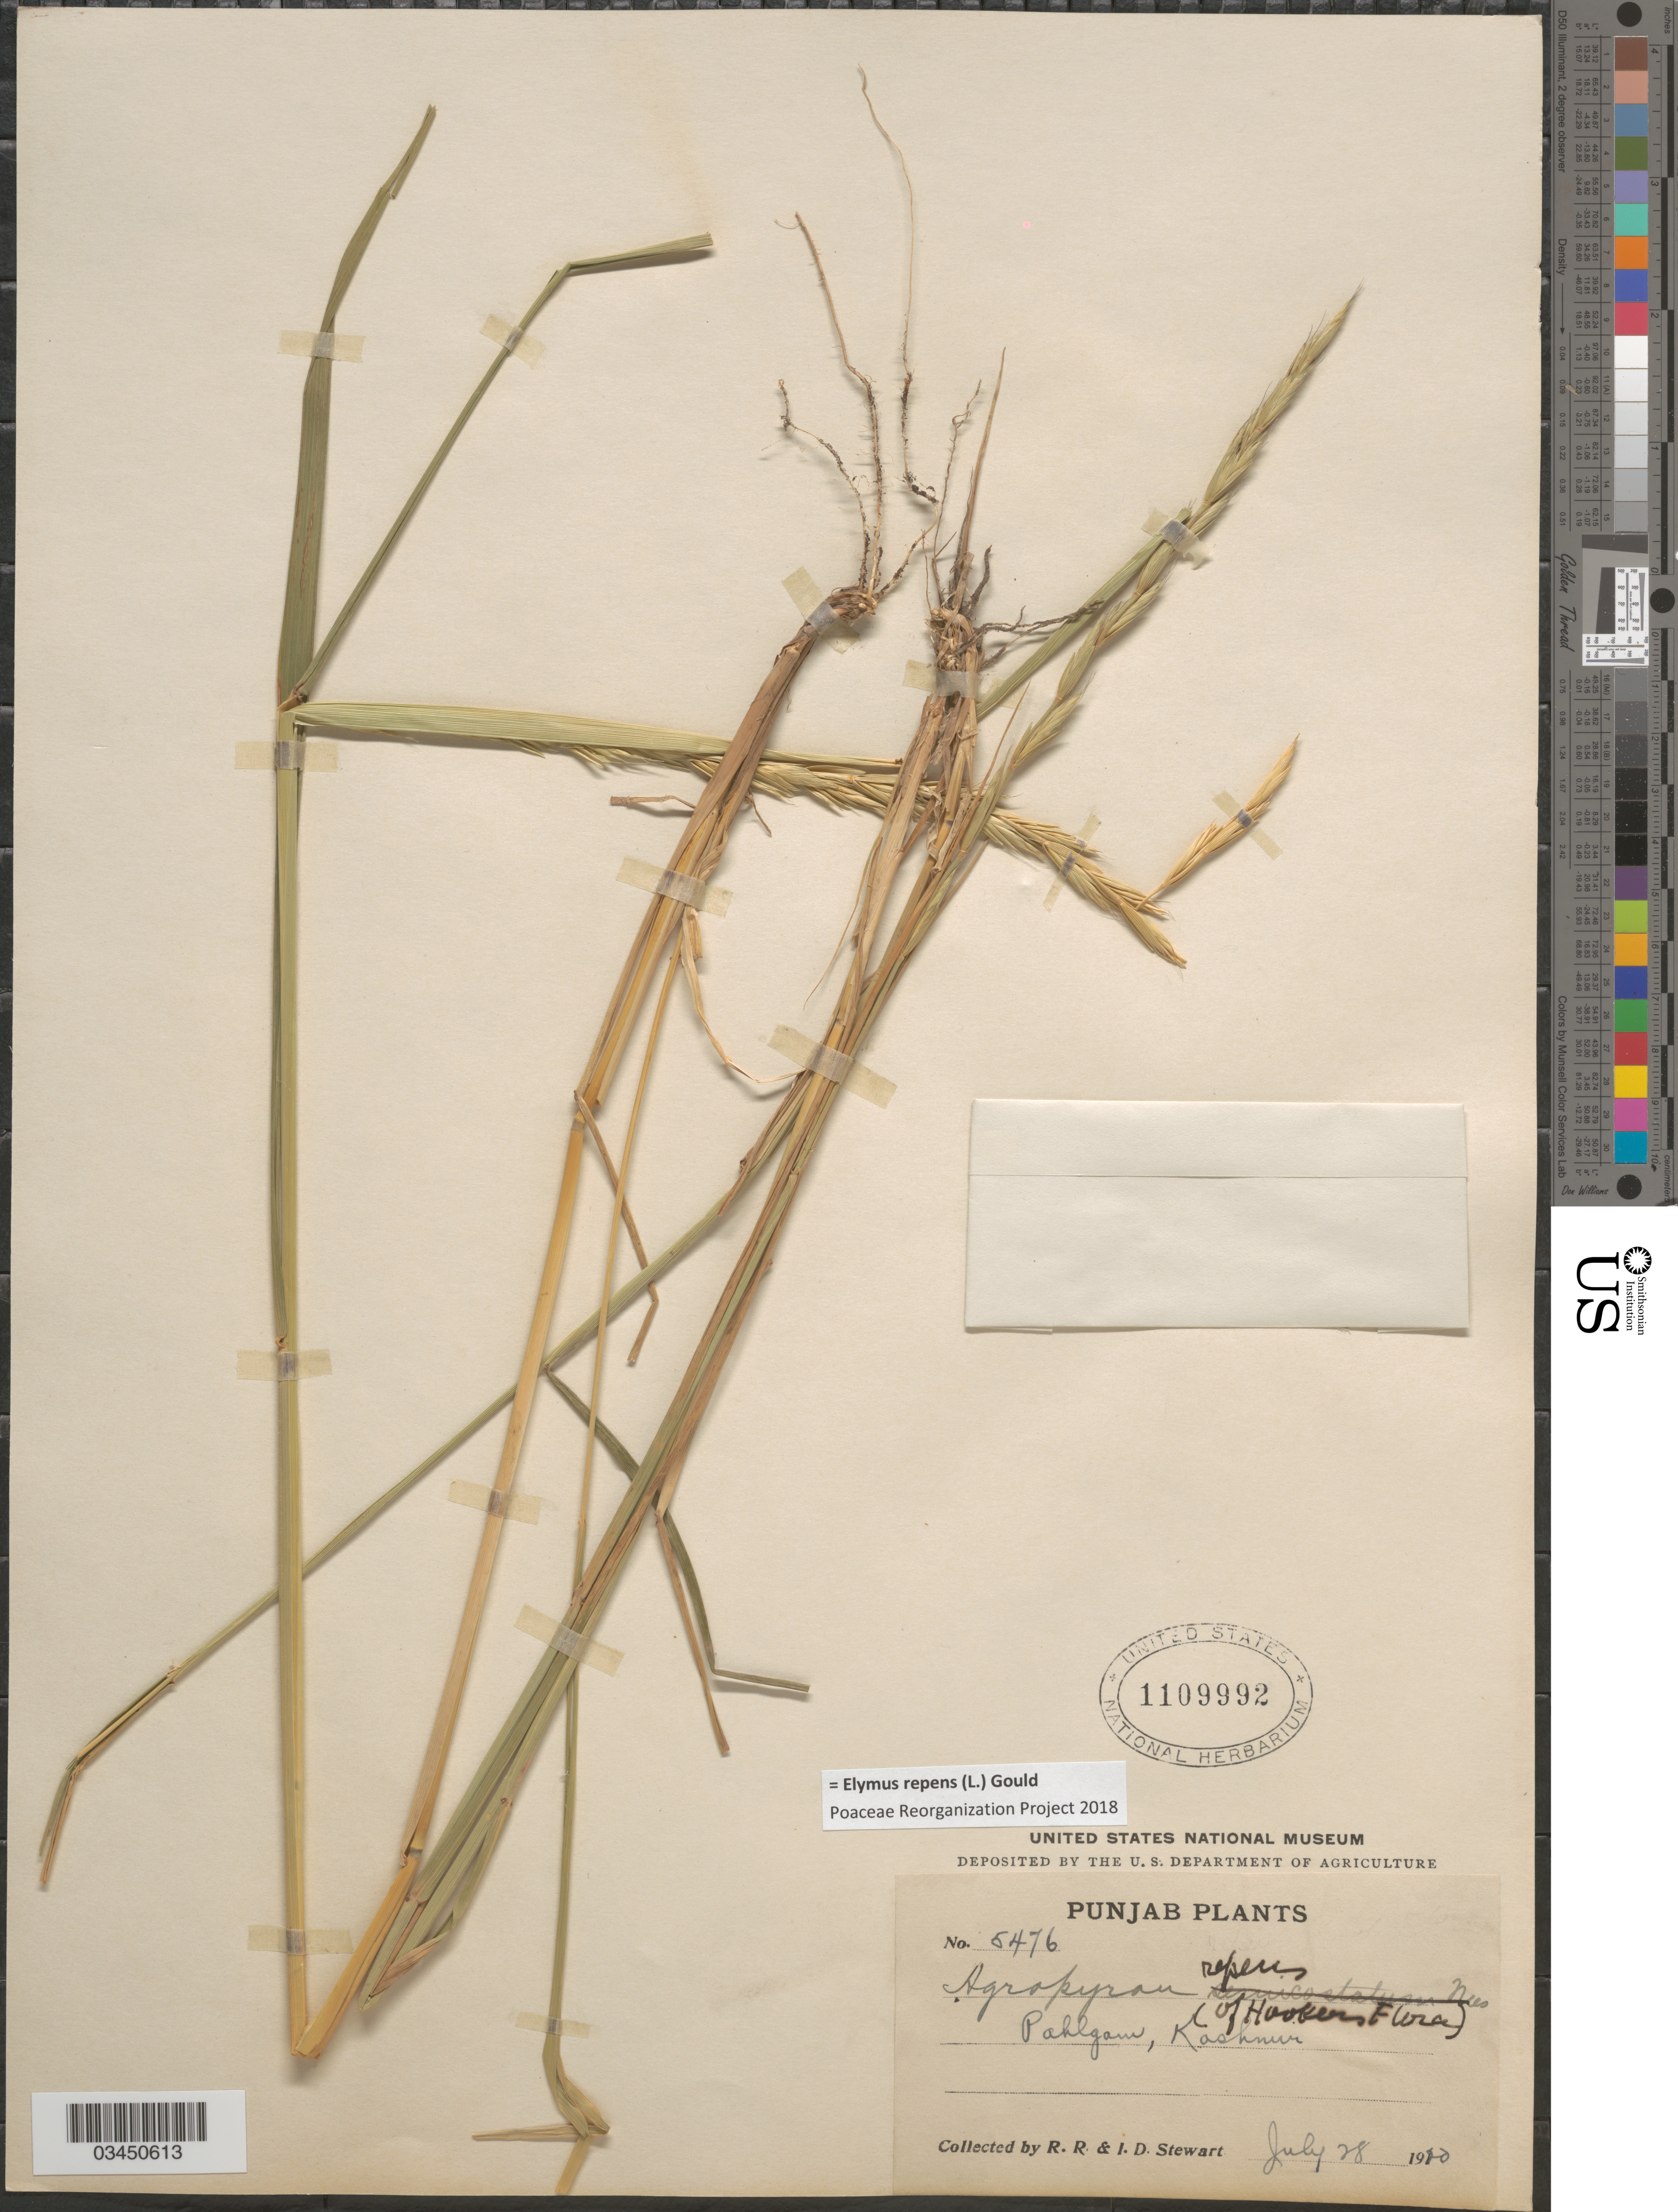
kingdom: Plantae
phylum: Tracheophyta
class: Liliopsida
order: Poales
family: Poaceae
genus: Elymus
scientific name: Elymus repens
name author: (L.) Gould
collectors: R. Stewart & I. Stewart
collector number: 5476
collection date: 1970-07-28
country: India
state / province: Jammu and Kashmir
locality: Punjab [unsure placement]. Pahlgam, Kashmir.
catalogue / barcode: US 1109992